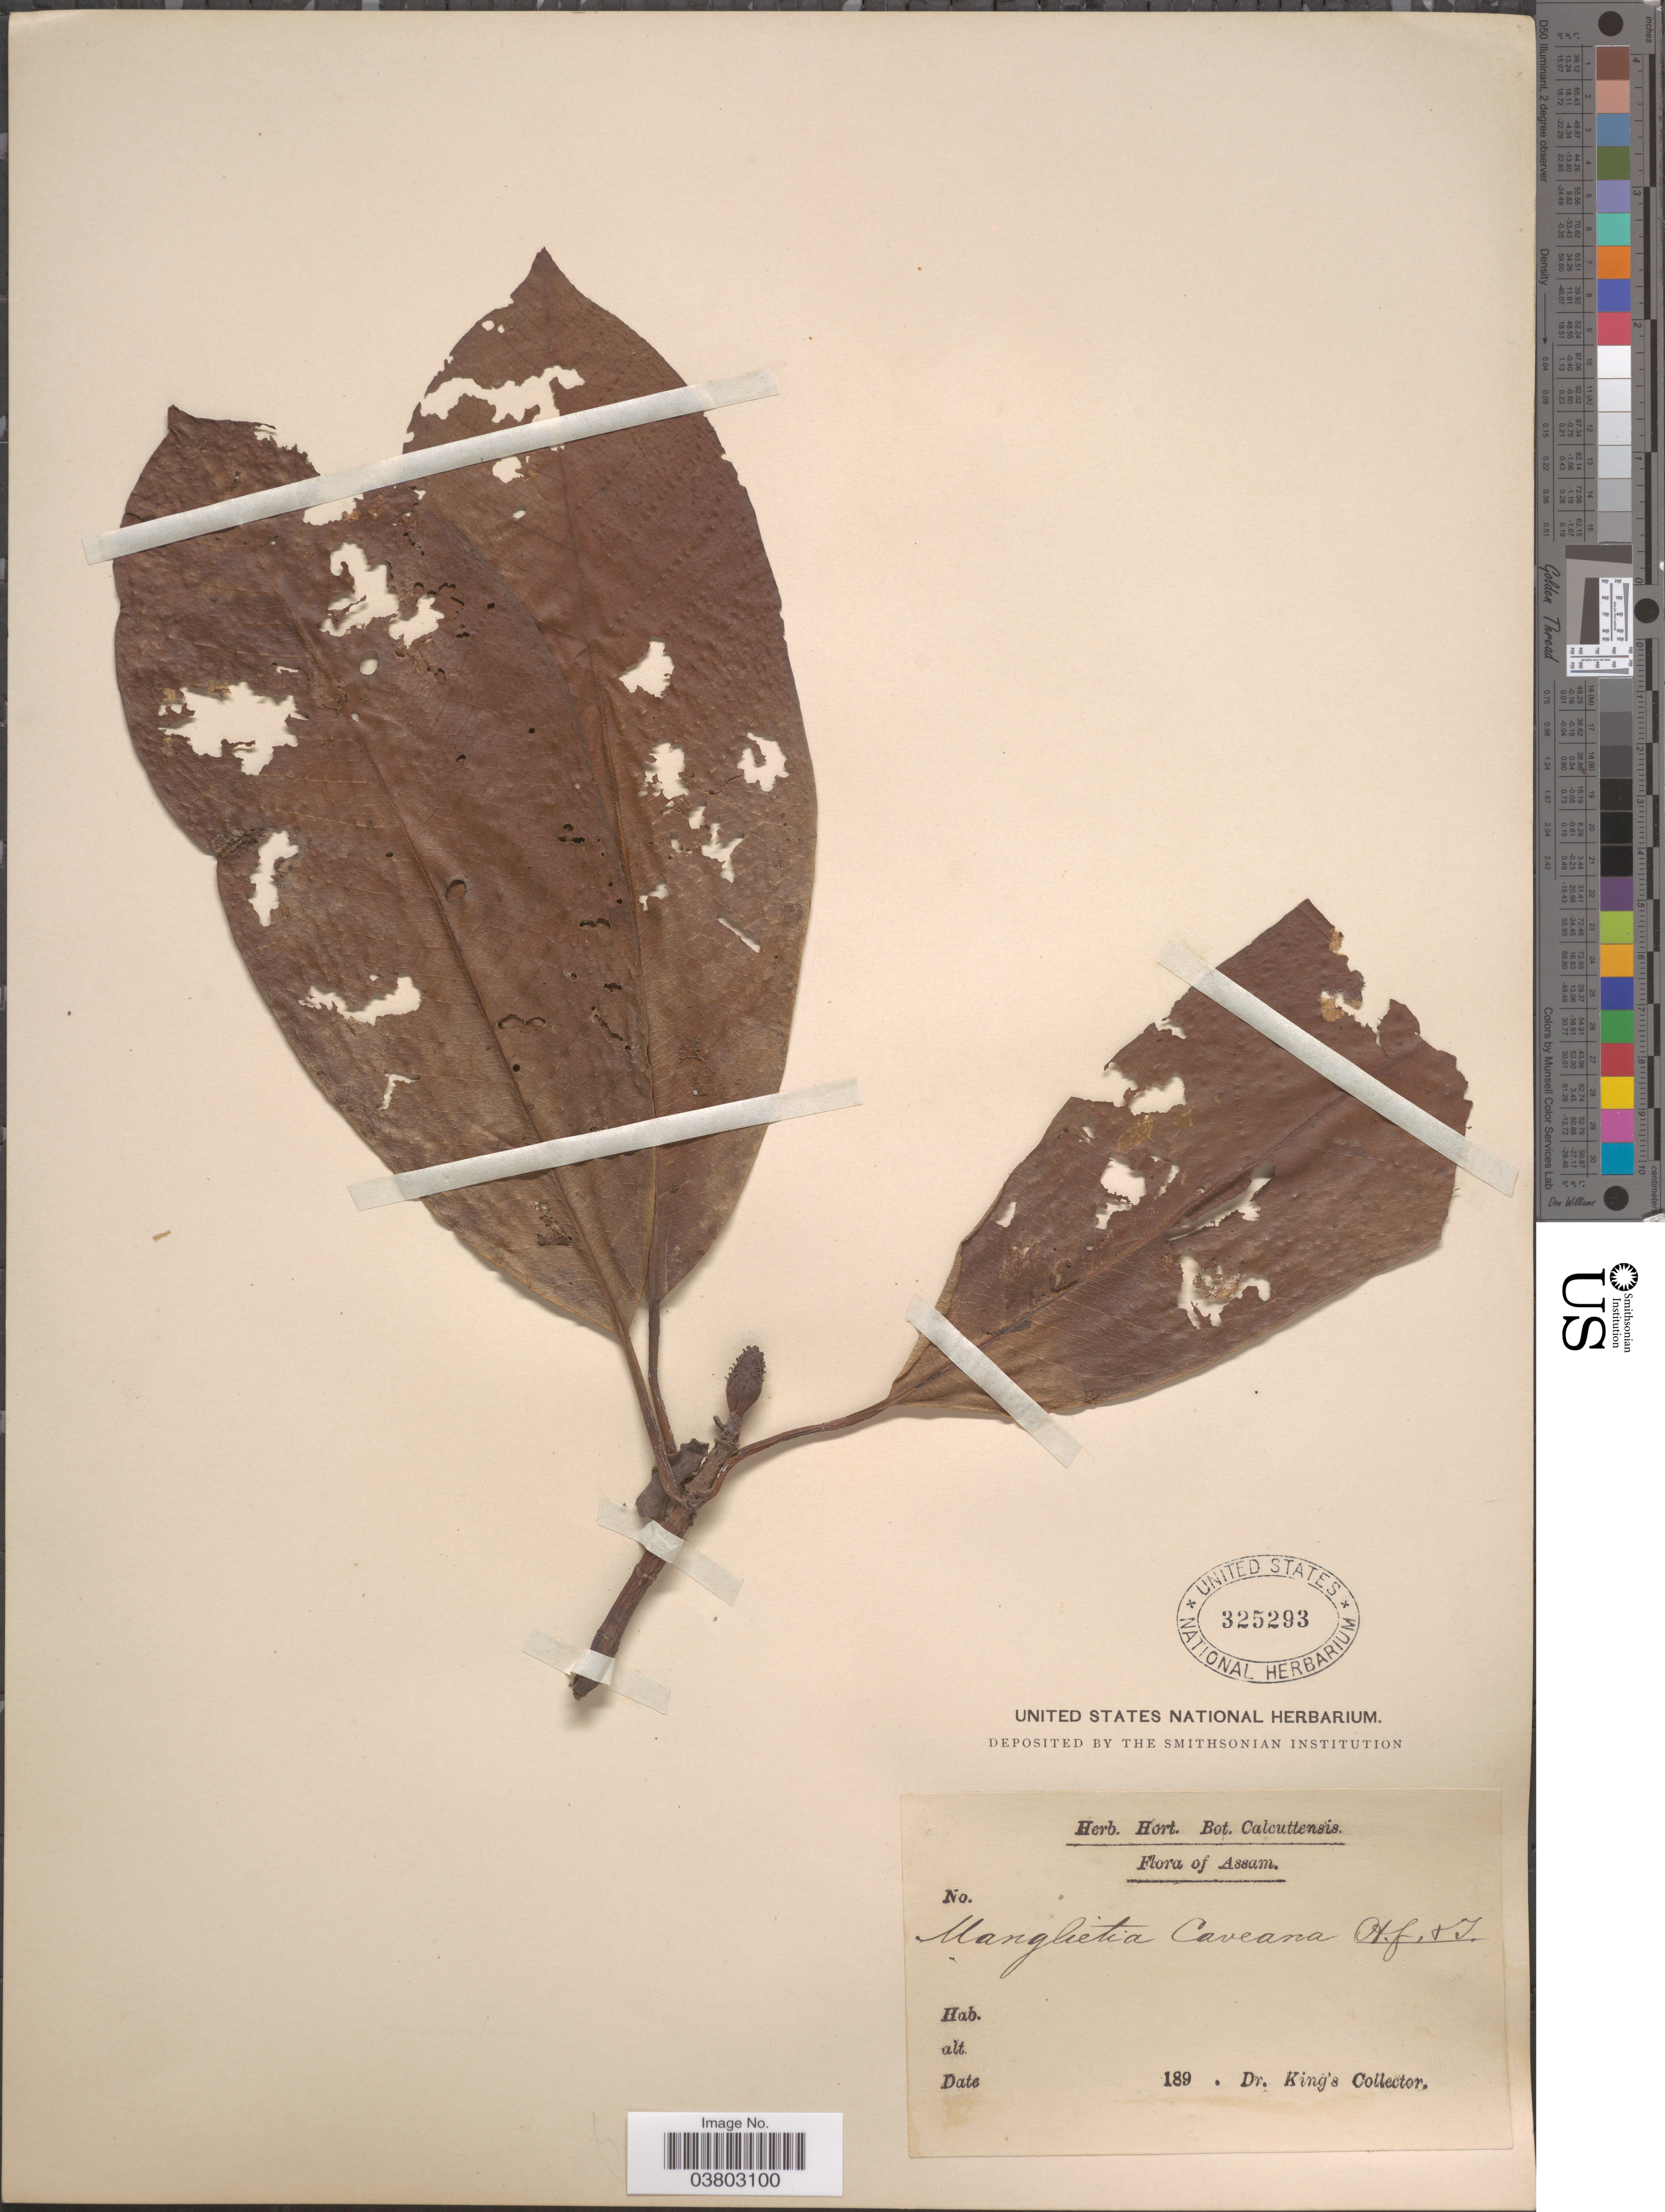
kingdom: Plantae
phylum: Tracheophyta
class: Magnoliopsida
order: Magnoliales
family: Magnoliaceae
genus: Magnolia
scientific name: Magnolia caveana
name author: (Hook. f. & Thomson) D.C.S. Raju & M.P. Nayar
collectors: Dr. King's collector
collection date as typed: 189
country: India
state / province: Assam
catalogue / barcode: US 325293